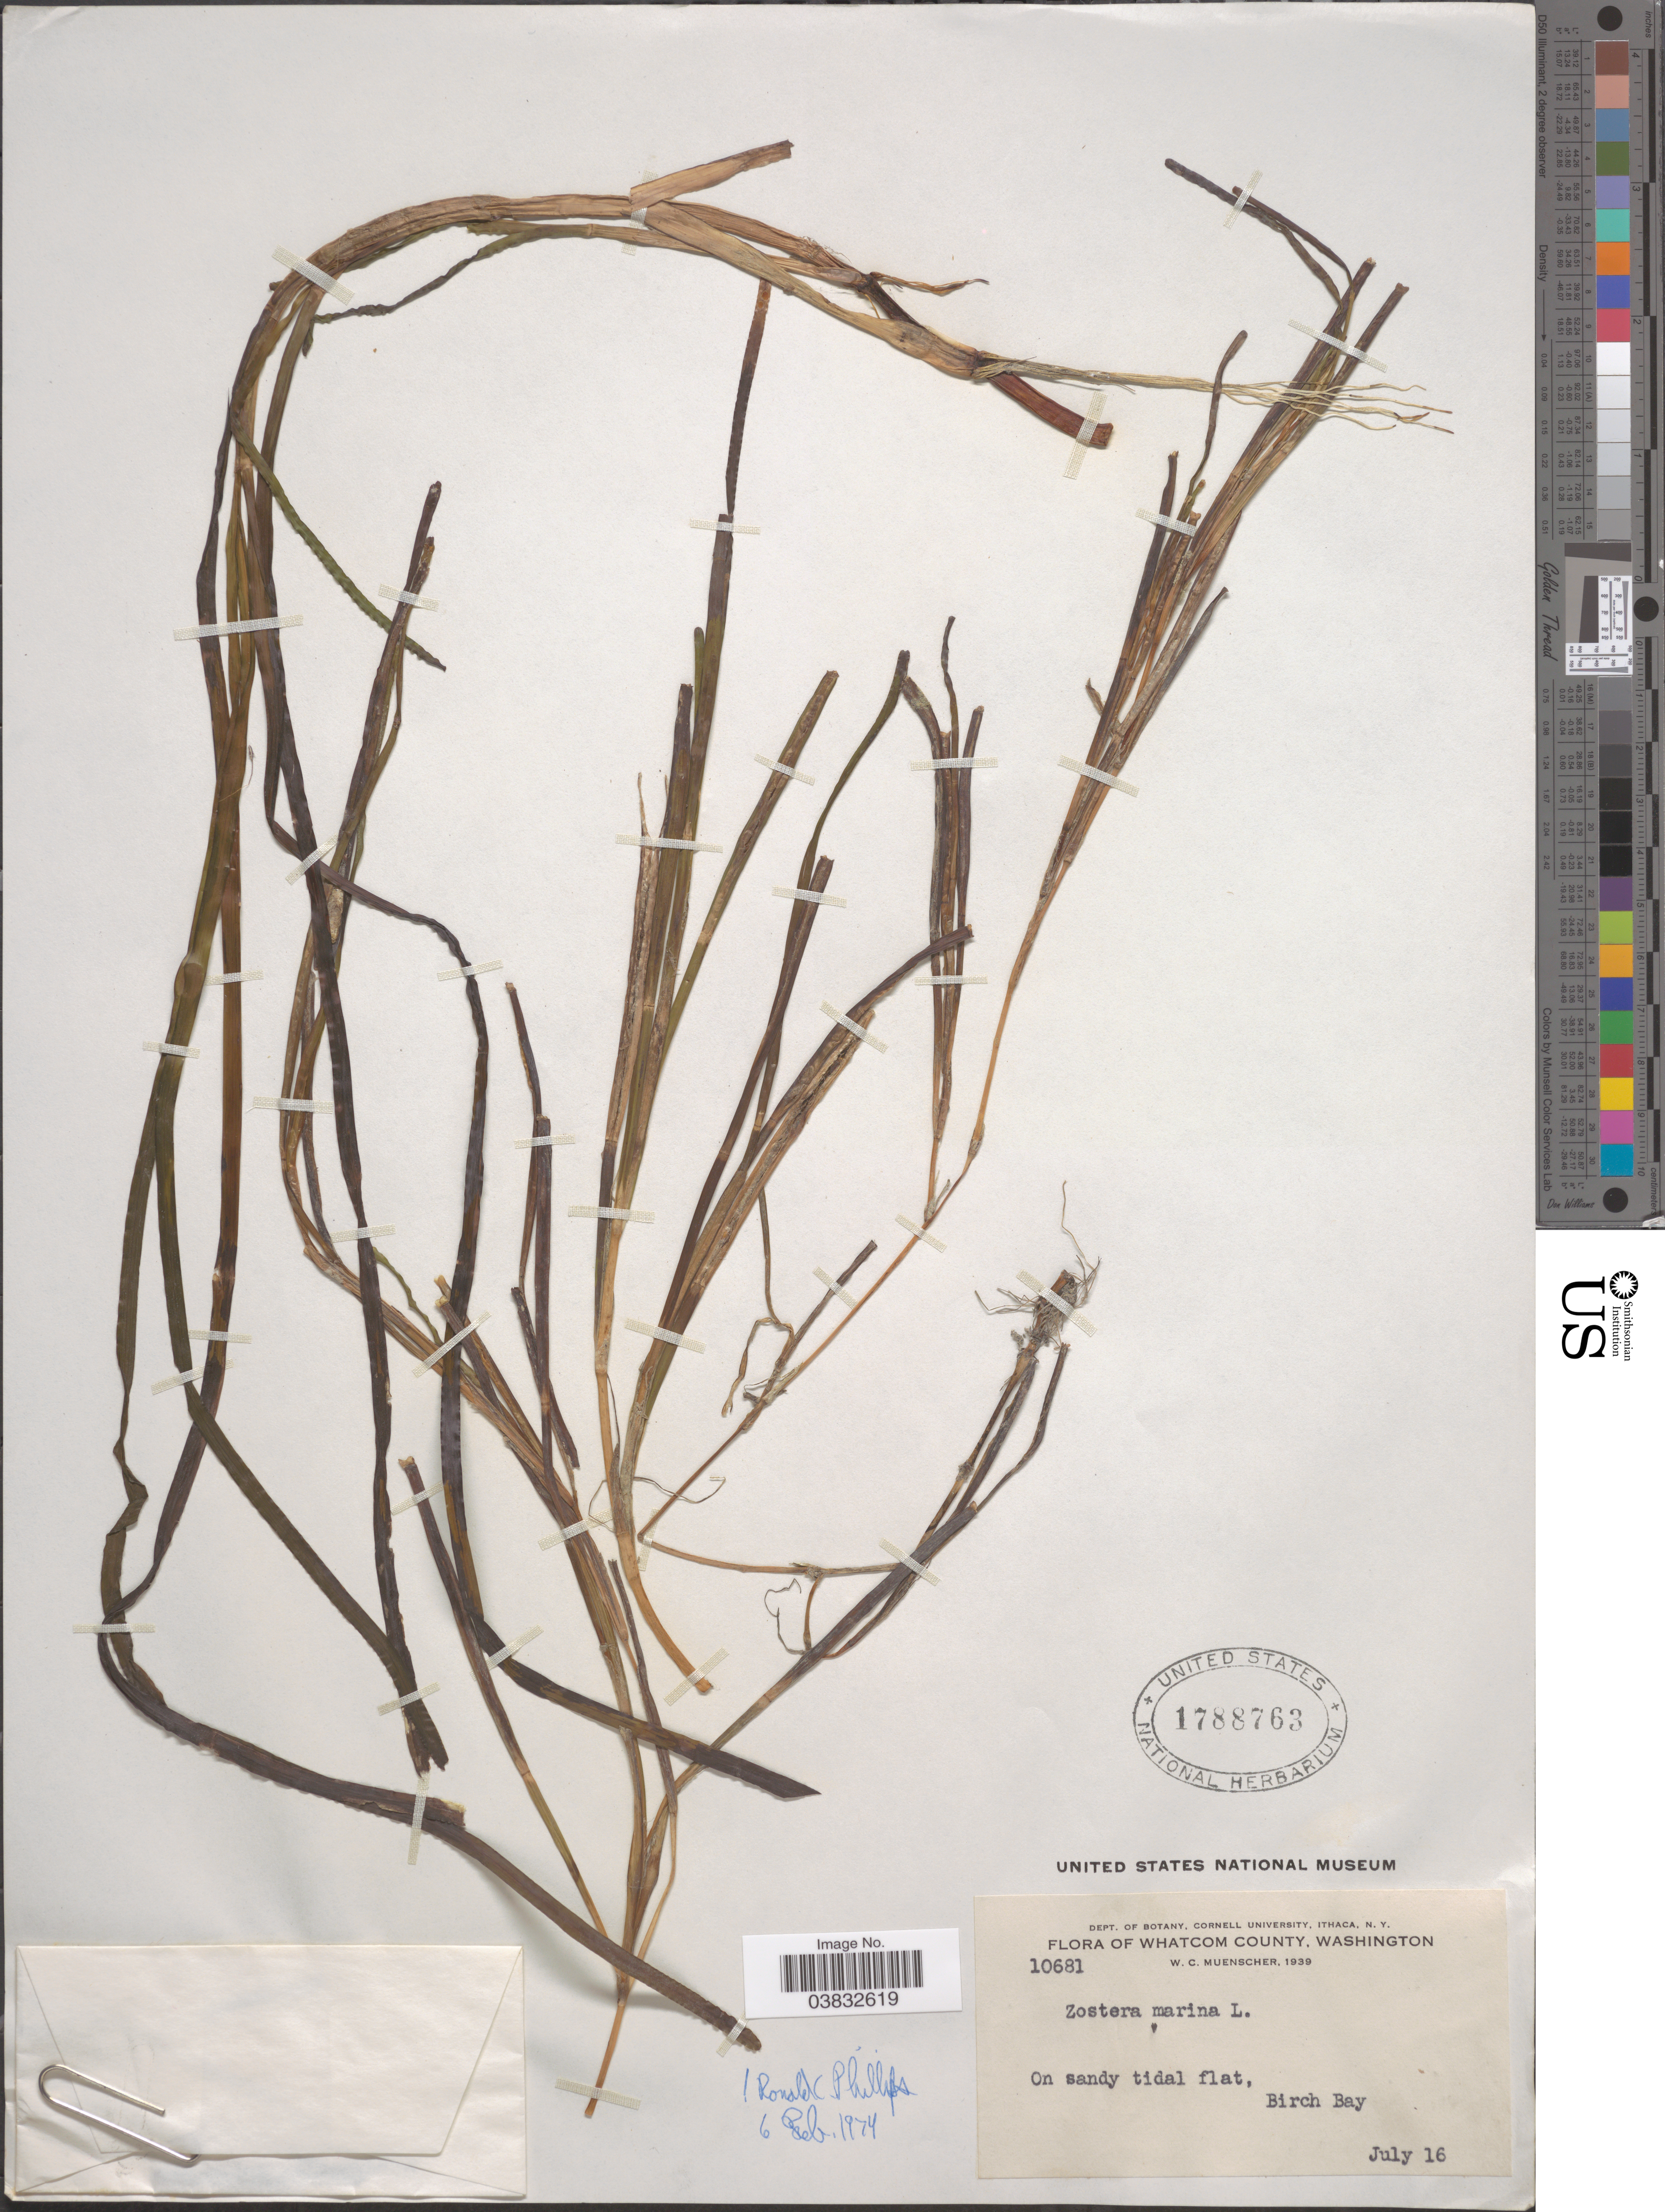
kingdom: Plantae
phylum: Tracheophyta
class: Liliopsida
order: Alismatales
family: Zosteraceae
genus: Zostera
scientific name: Zostera marina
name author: L.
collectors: W. Muenscher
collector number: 10681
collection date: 1939-07-16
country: United States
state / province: Washington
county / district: Whatcom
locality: Whatcom County. Birch Bay.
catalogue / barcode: US 1788763